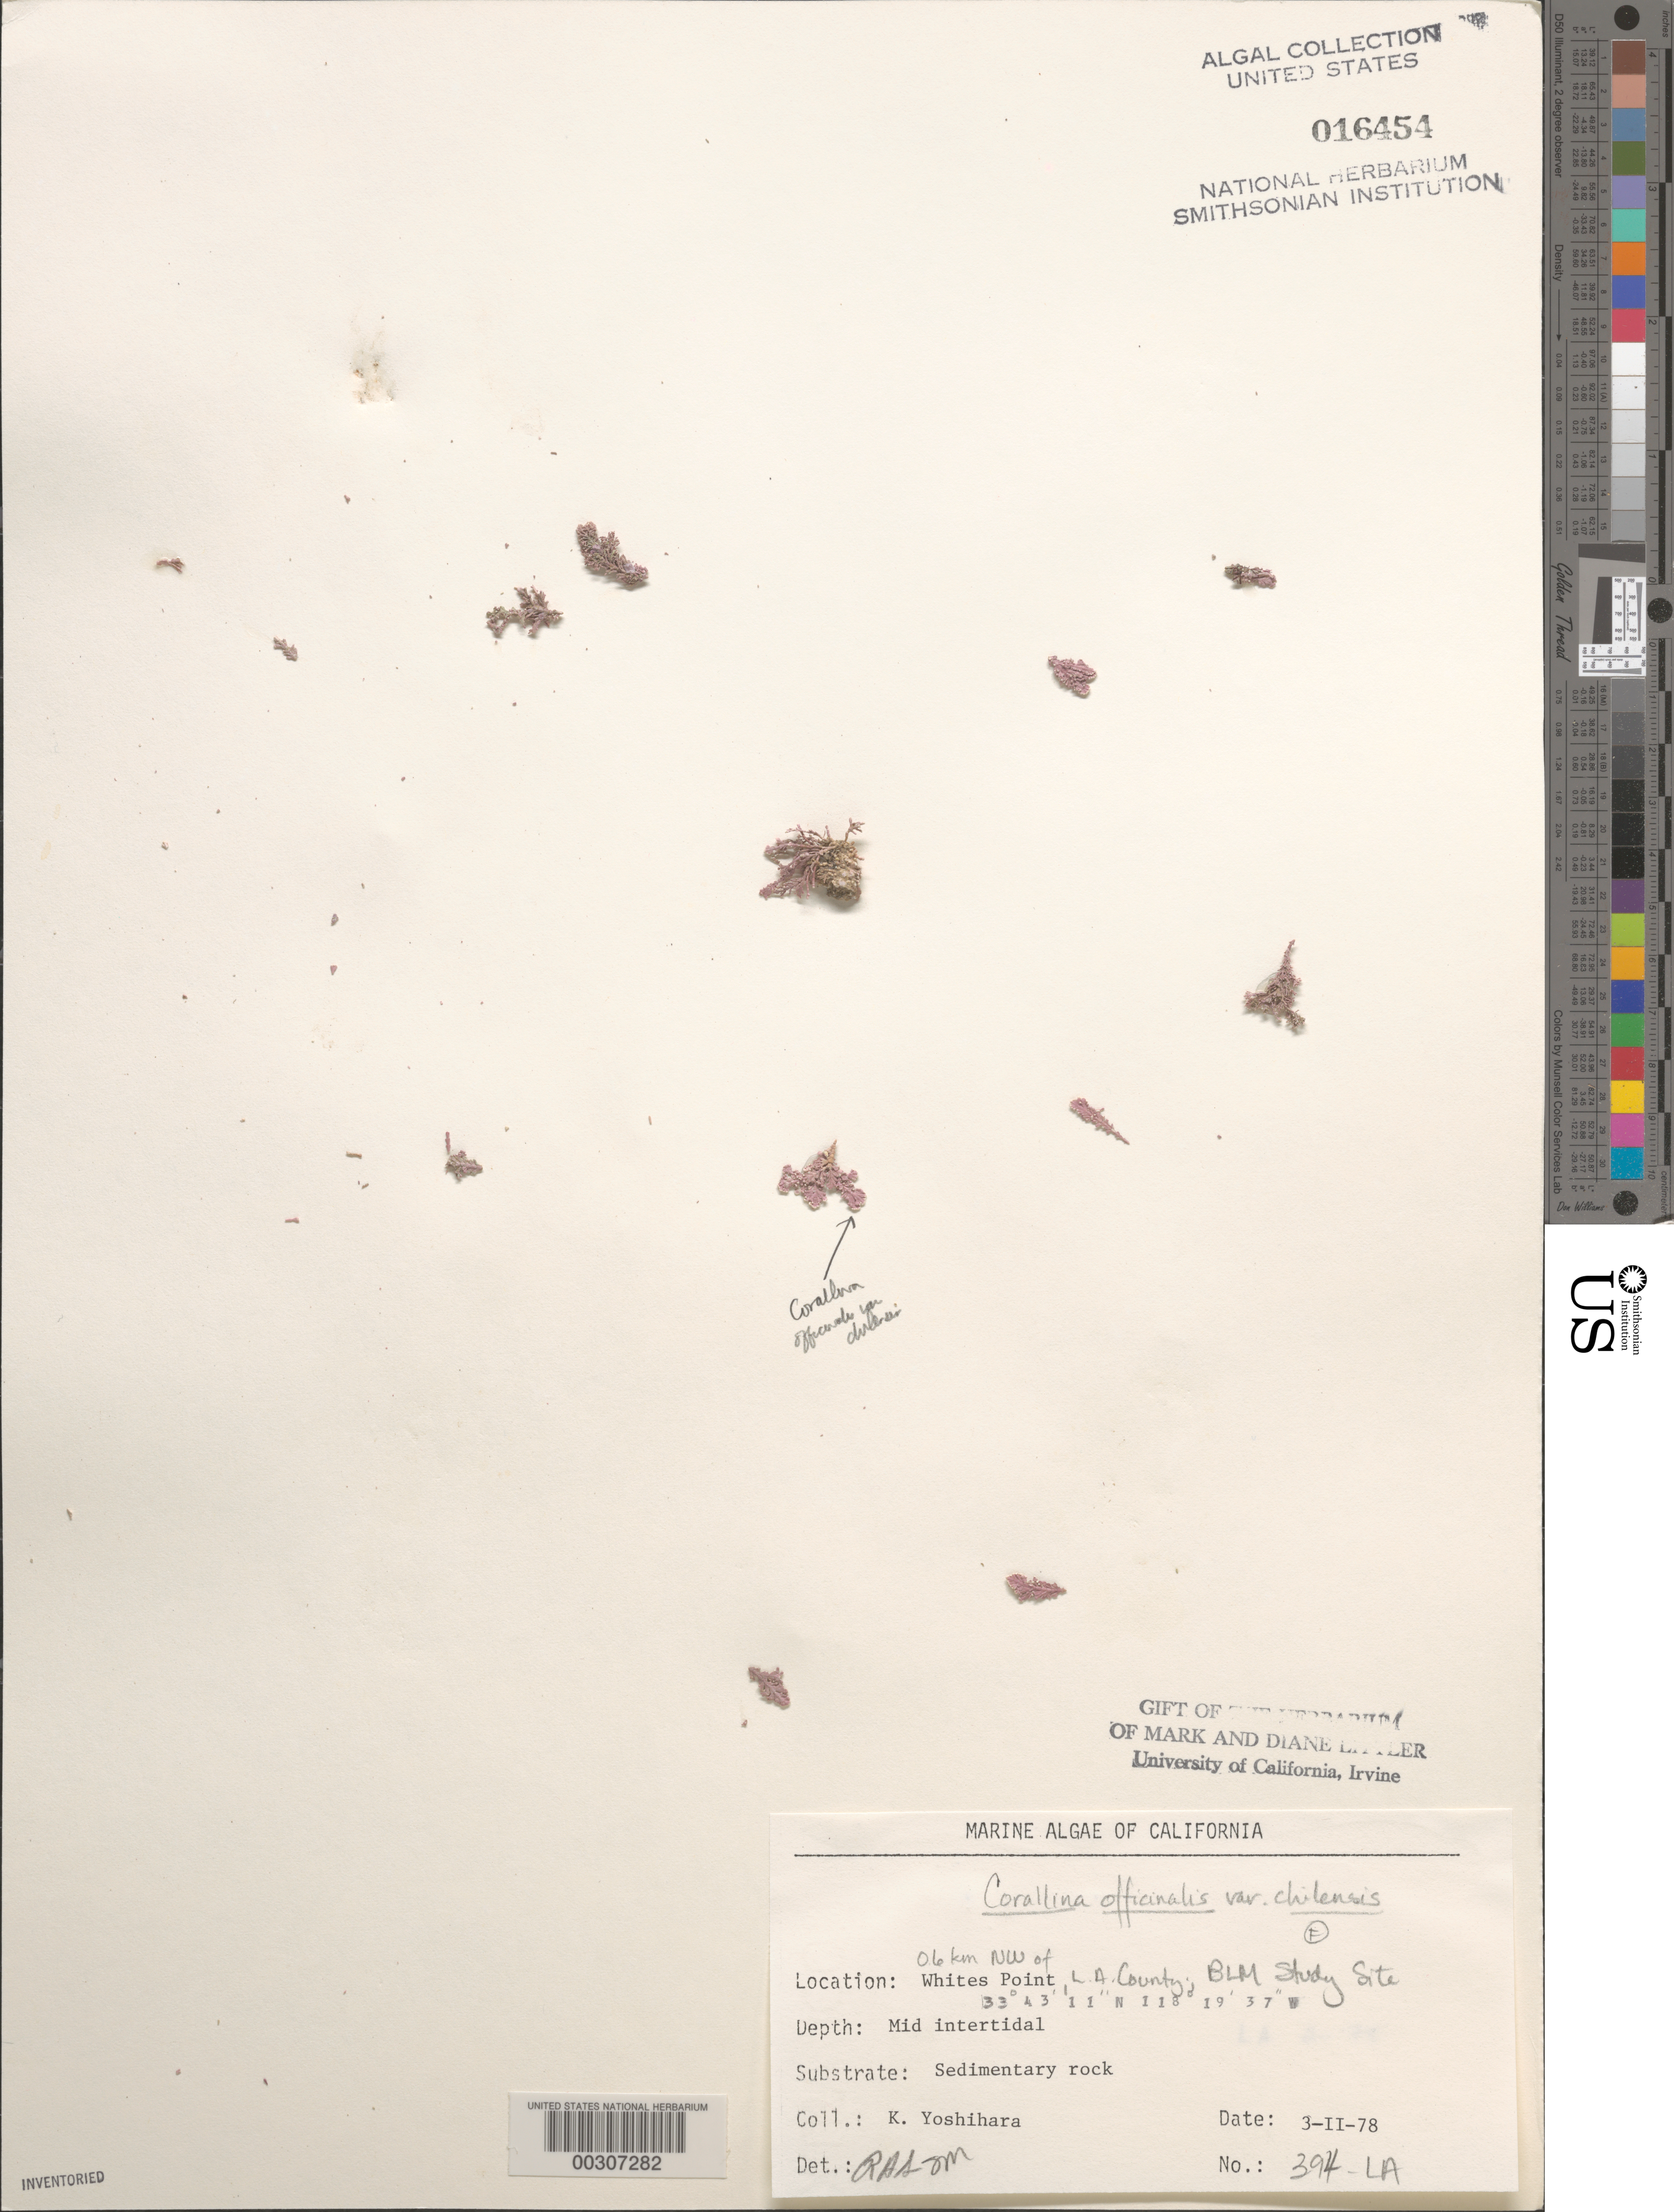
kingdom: Plantae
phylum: Rhodophyta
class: Florideophyceae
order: Corallinales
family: Corallinaceae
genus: Corallina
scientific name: Corallina officinalis var. chilensis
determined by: Sims, Robert H.; Murray, S. N.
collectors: K. Yoshihara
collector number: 394-la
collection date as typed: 03 Feb 1978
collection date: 1978-02-03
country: United States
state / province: California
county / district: Los Angeles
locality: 0.6 km northwest of Whites Point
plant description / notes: BLM-SOCALBIGHT Rocky Intertidal Survey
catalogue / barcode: US 16454